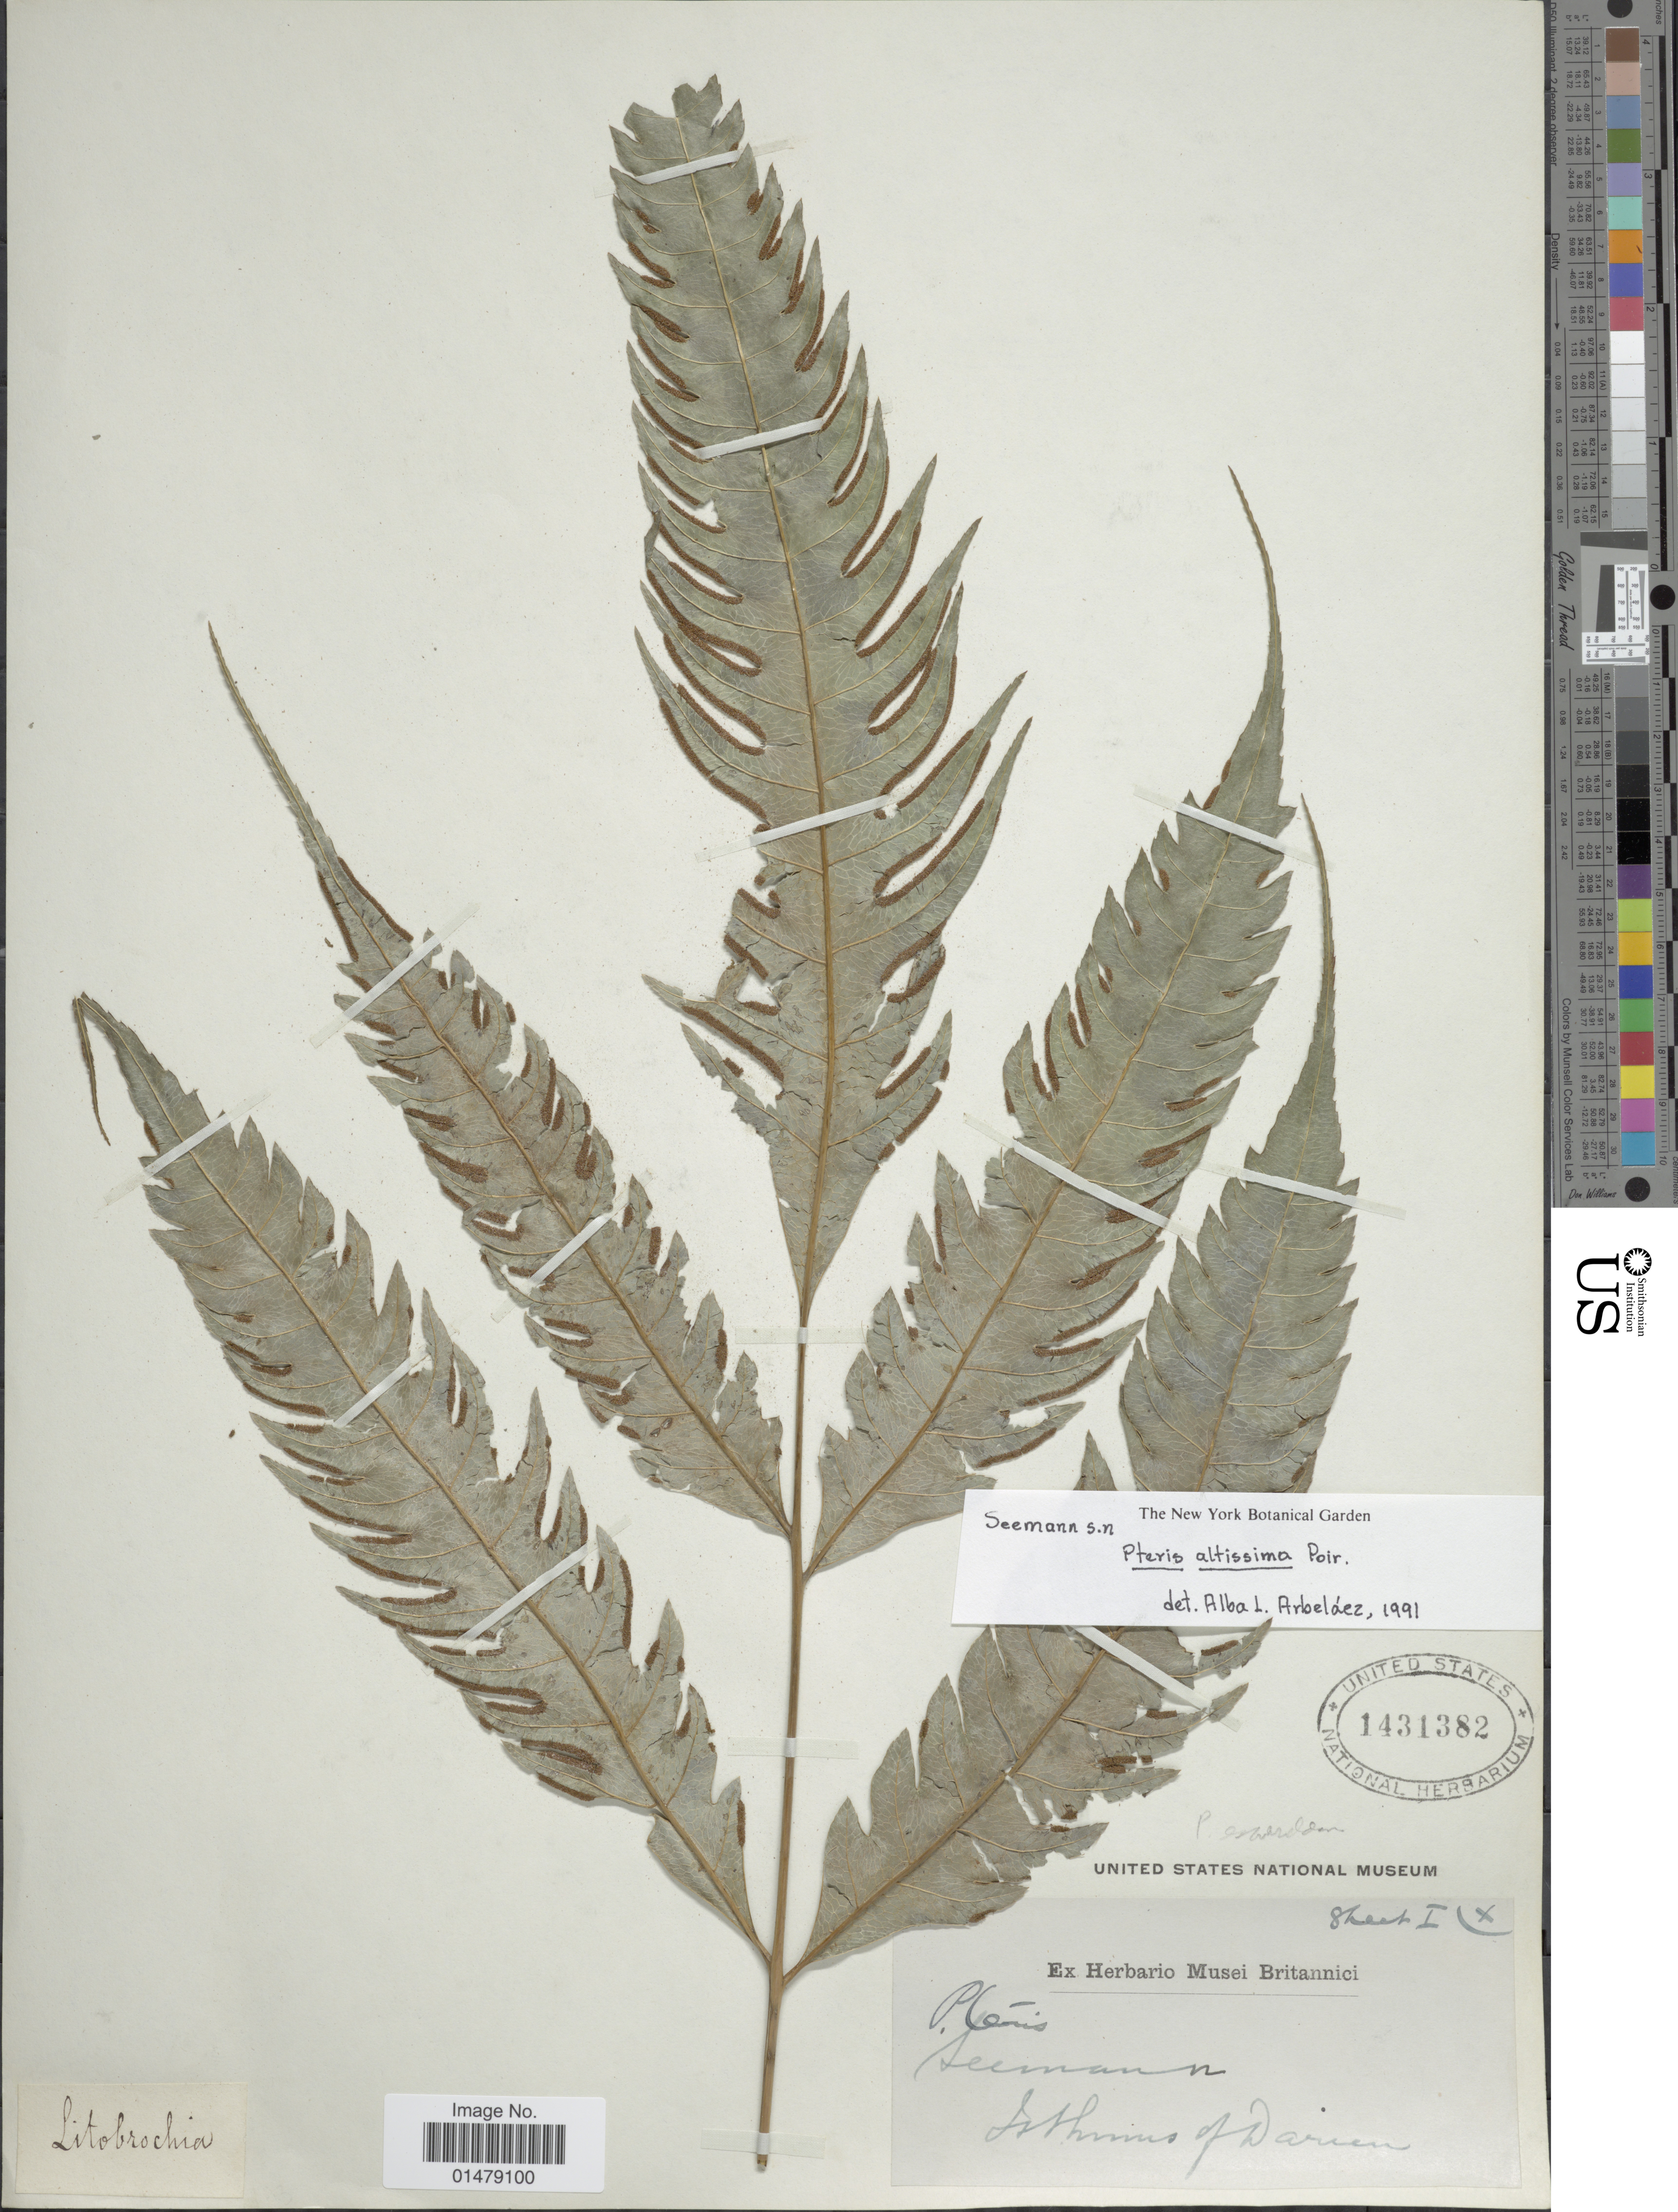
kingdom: Plantae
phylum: Tracheophyta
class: Polypodiopsida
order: Polypodiales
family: Pteridaceae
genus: Pteris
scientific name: Pteris altissima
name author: Poir.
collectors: ex herb. Musei Britannici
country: Panama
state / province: Darién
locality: Isthmus of Darien.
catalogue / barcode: US 1431382